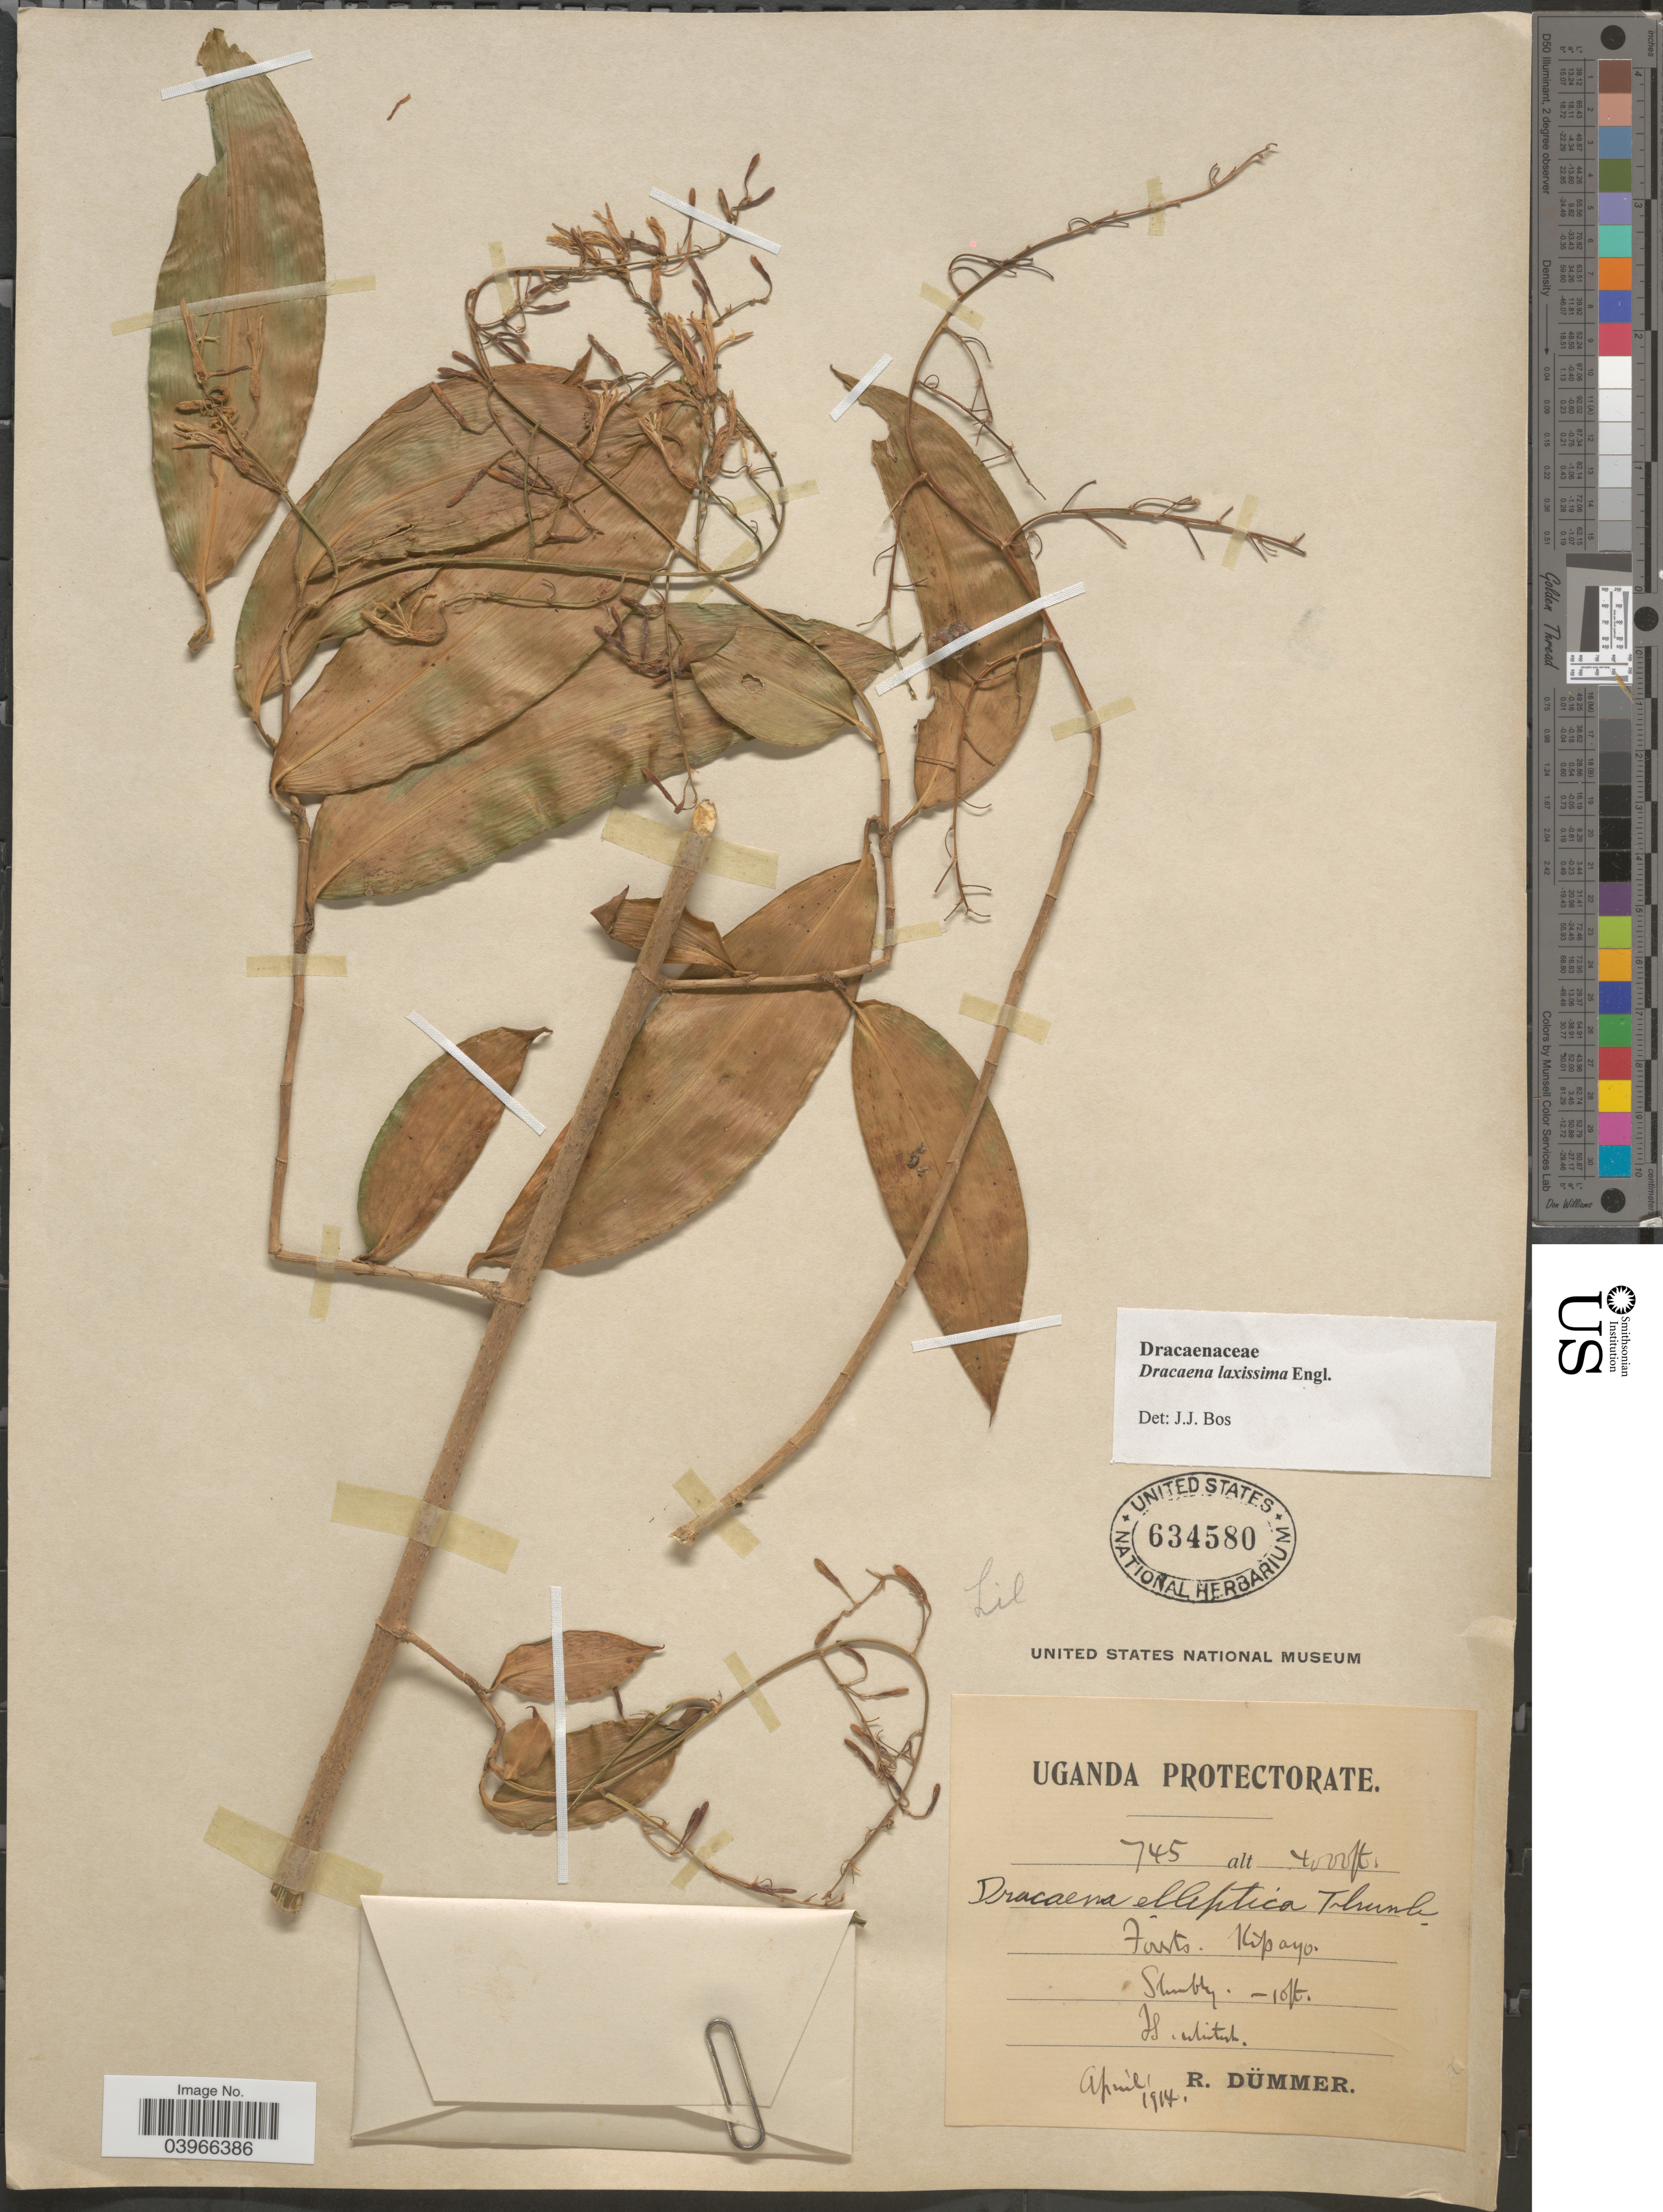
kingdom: Plantae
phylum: Tracheophyta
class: Liliopsida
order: Asparagales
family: Asparagaceae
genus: Dracaena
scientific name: Dracaena laxissima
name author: Engl.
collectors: R. A. Dümmer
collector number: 745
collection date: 1914-04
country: Uganda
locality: Uganda Protectorate. Kipayo.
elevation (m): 1219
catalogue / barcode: US 634580